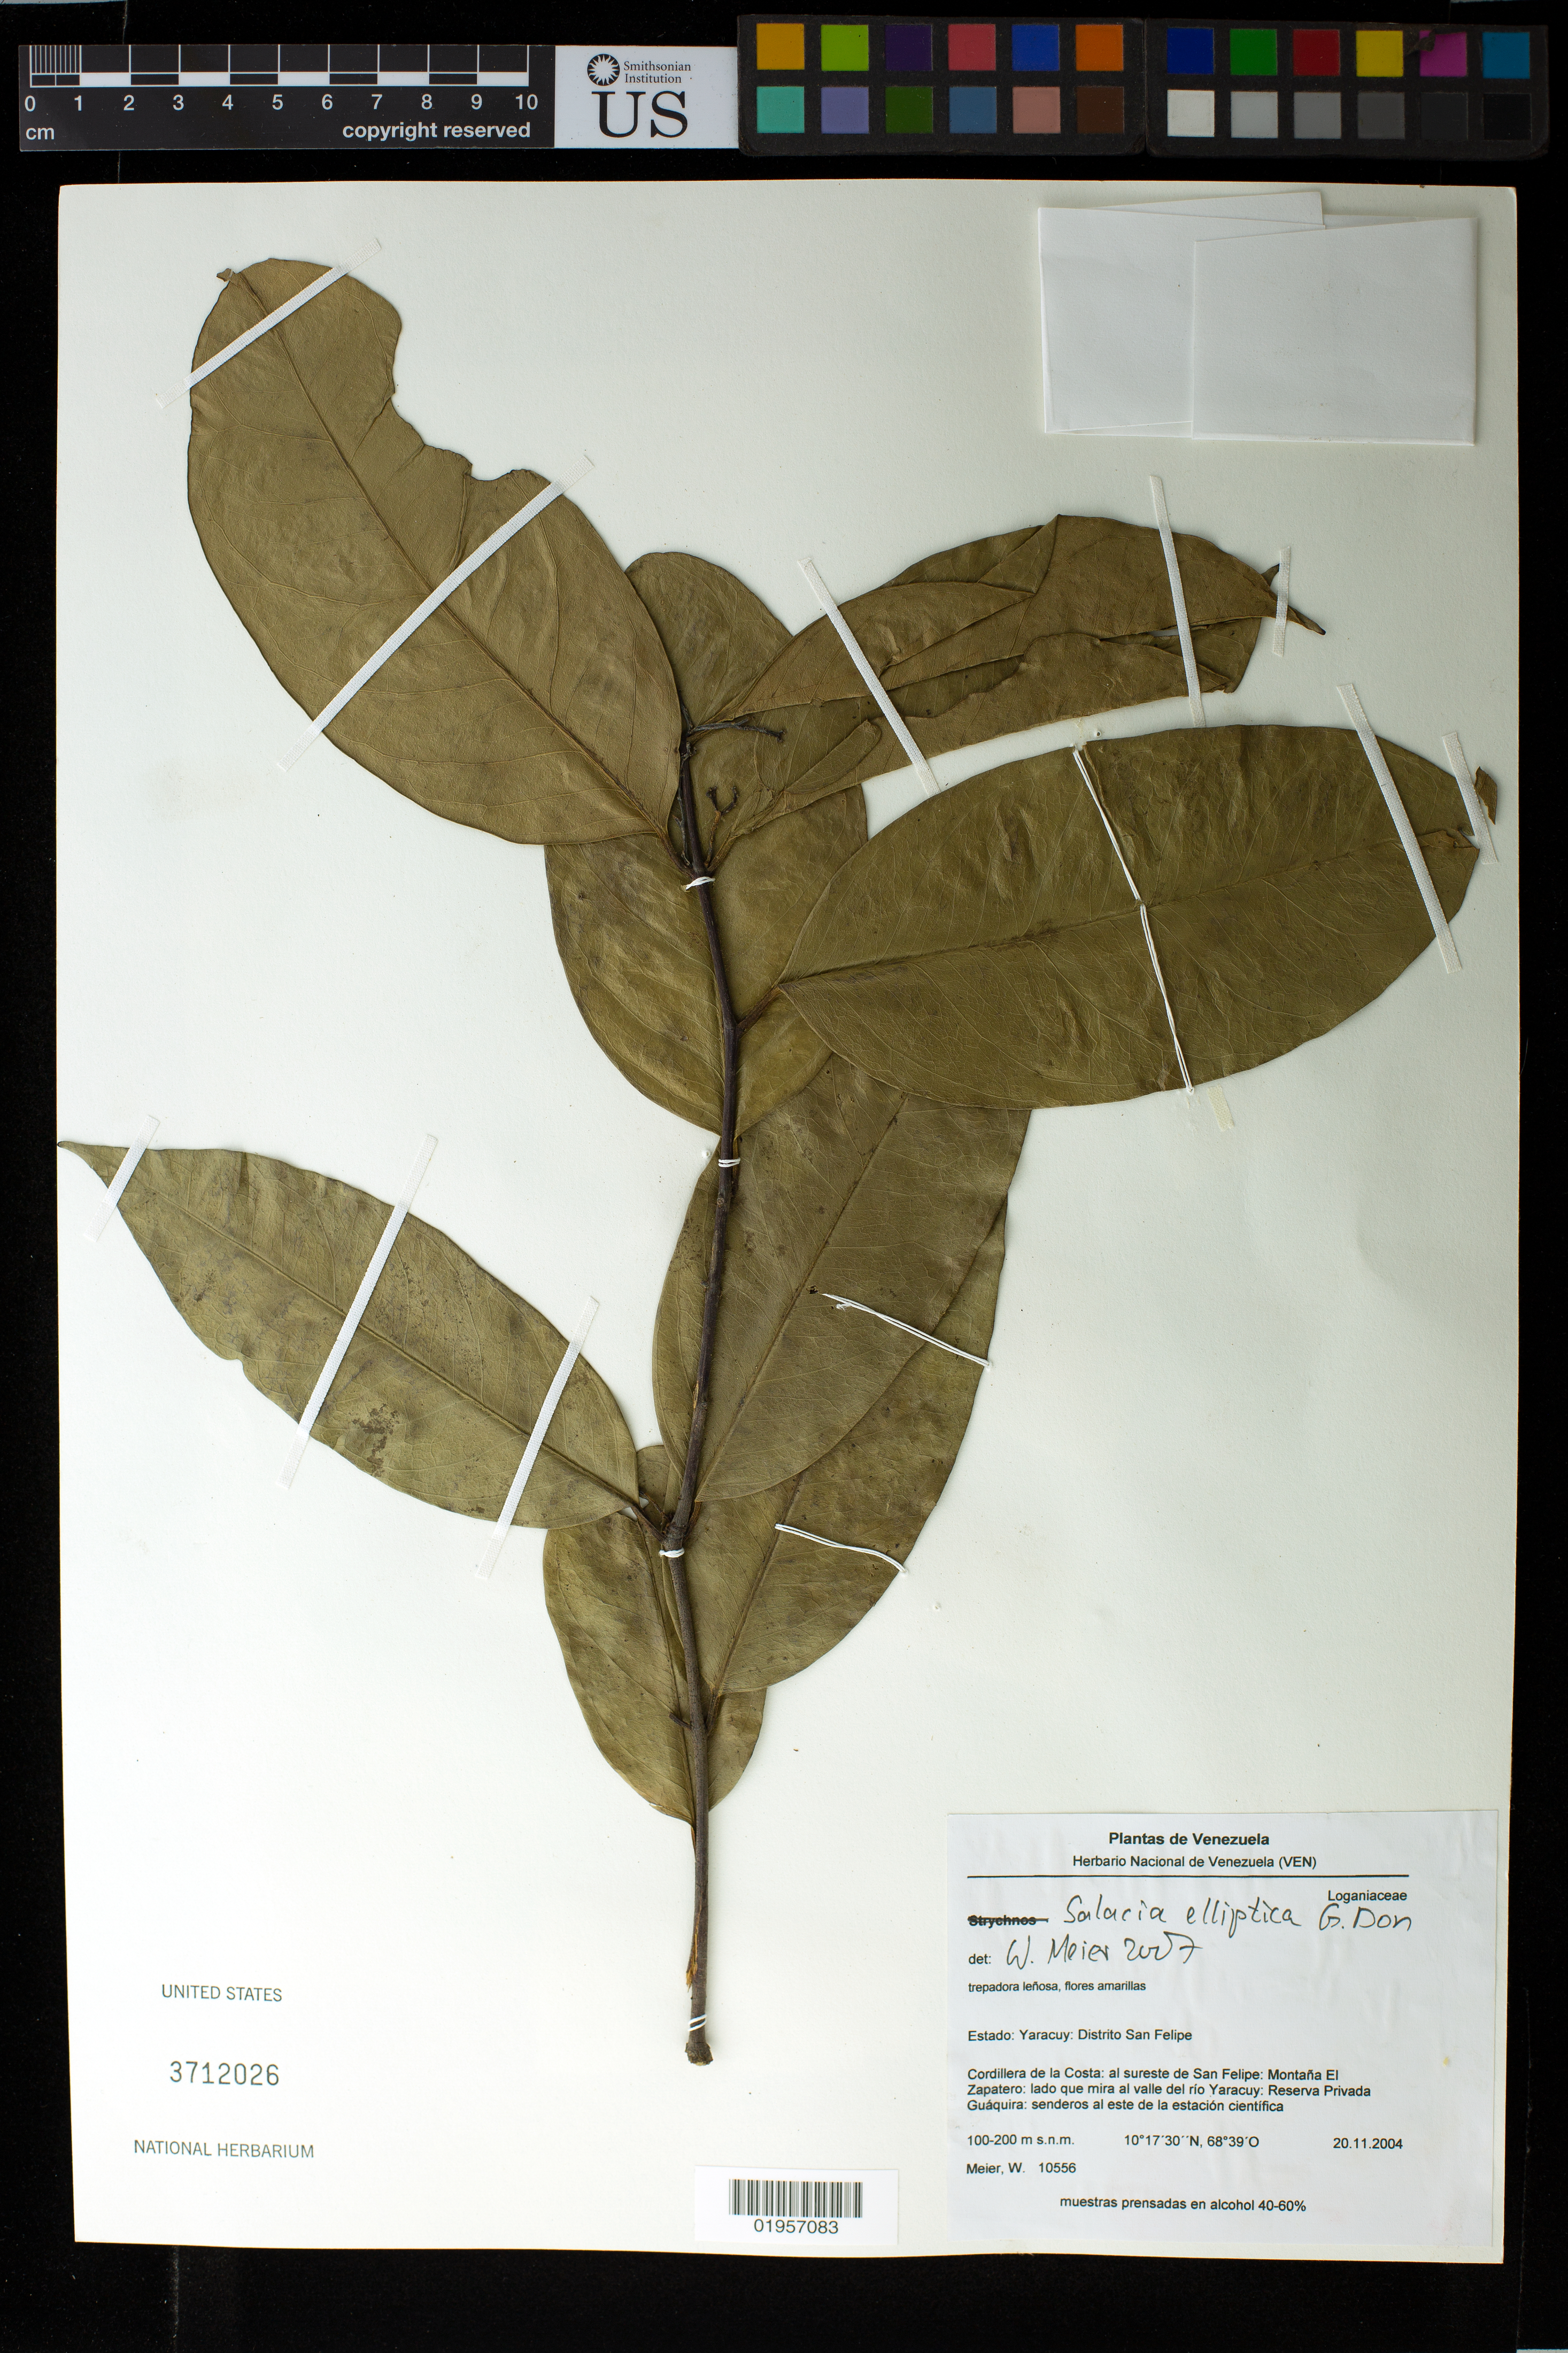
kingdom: Plantae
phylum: Tracheophyta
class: Magnoliopsida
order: Celastrales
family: Celastraceae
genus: Salacia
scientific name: Salacia elliptica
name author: (Mart. ex Schult.) G. Don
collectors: W. Meier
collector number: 10556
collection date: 2004-11-20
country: Venezuela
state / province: Yaracuy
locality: Distrito San Felipe. Cordillera de la Costa: al sureste de San Felipe: Montaña El Zapatero: lado que mira al valle del río Yaracuy: Reserva Privada, Guáquira: senderos al este de la estación científica.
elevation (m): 100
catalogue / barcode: US 3712026